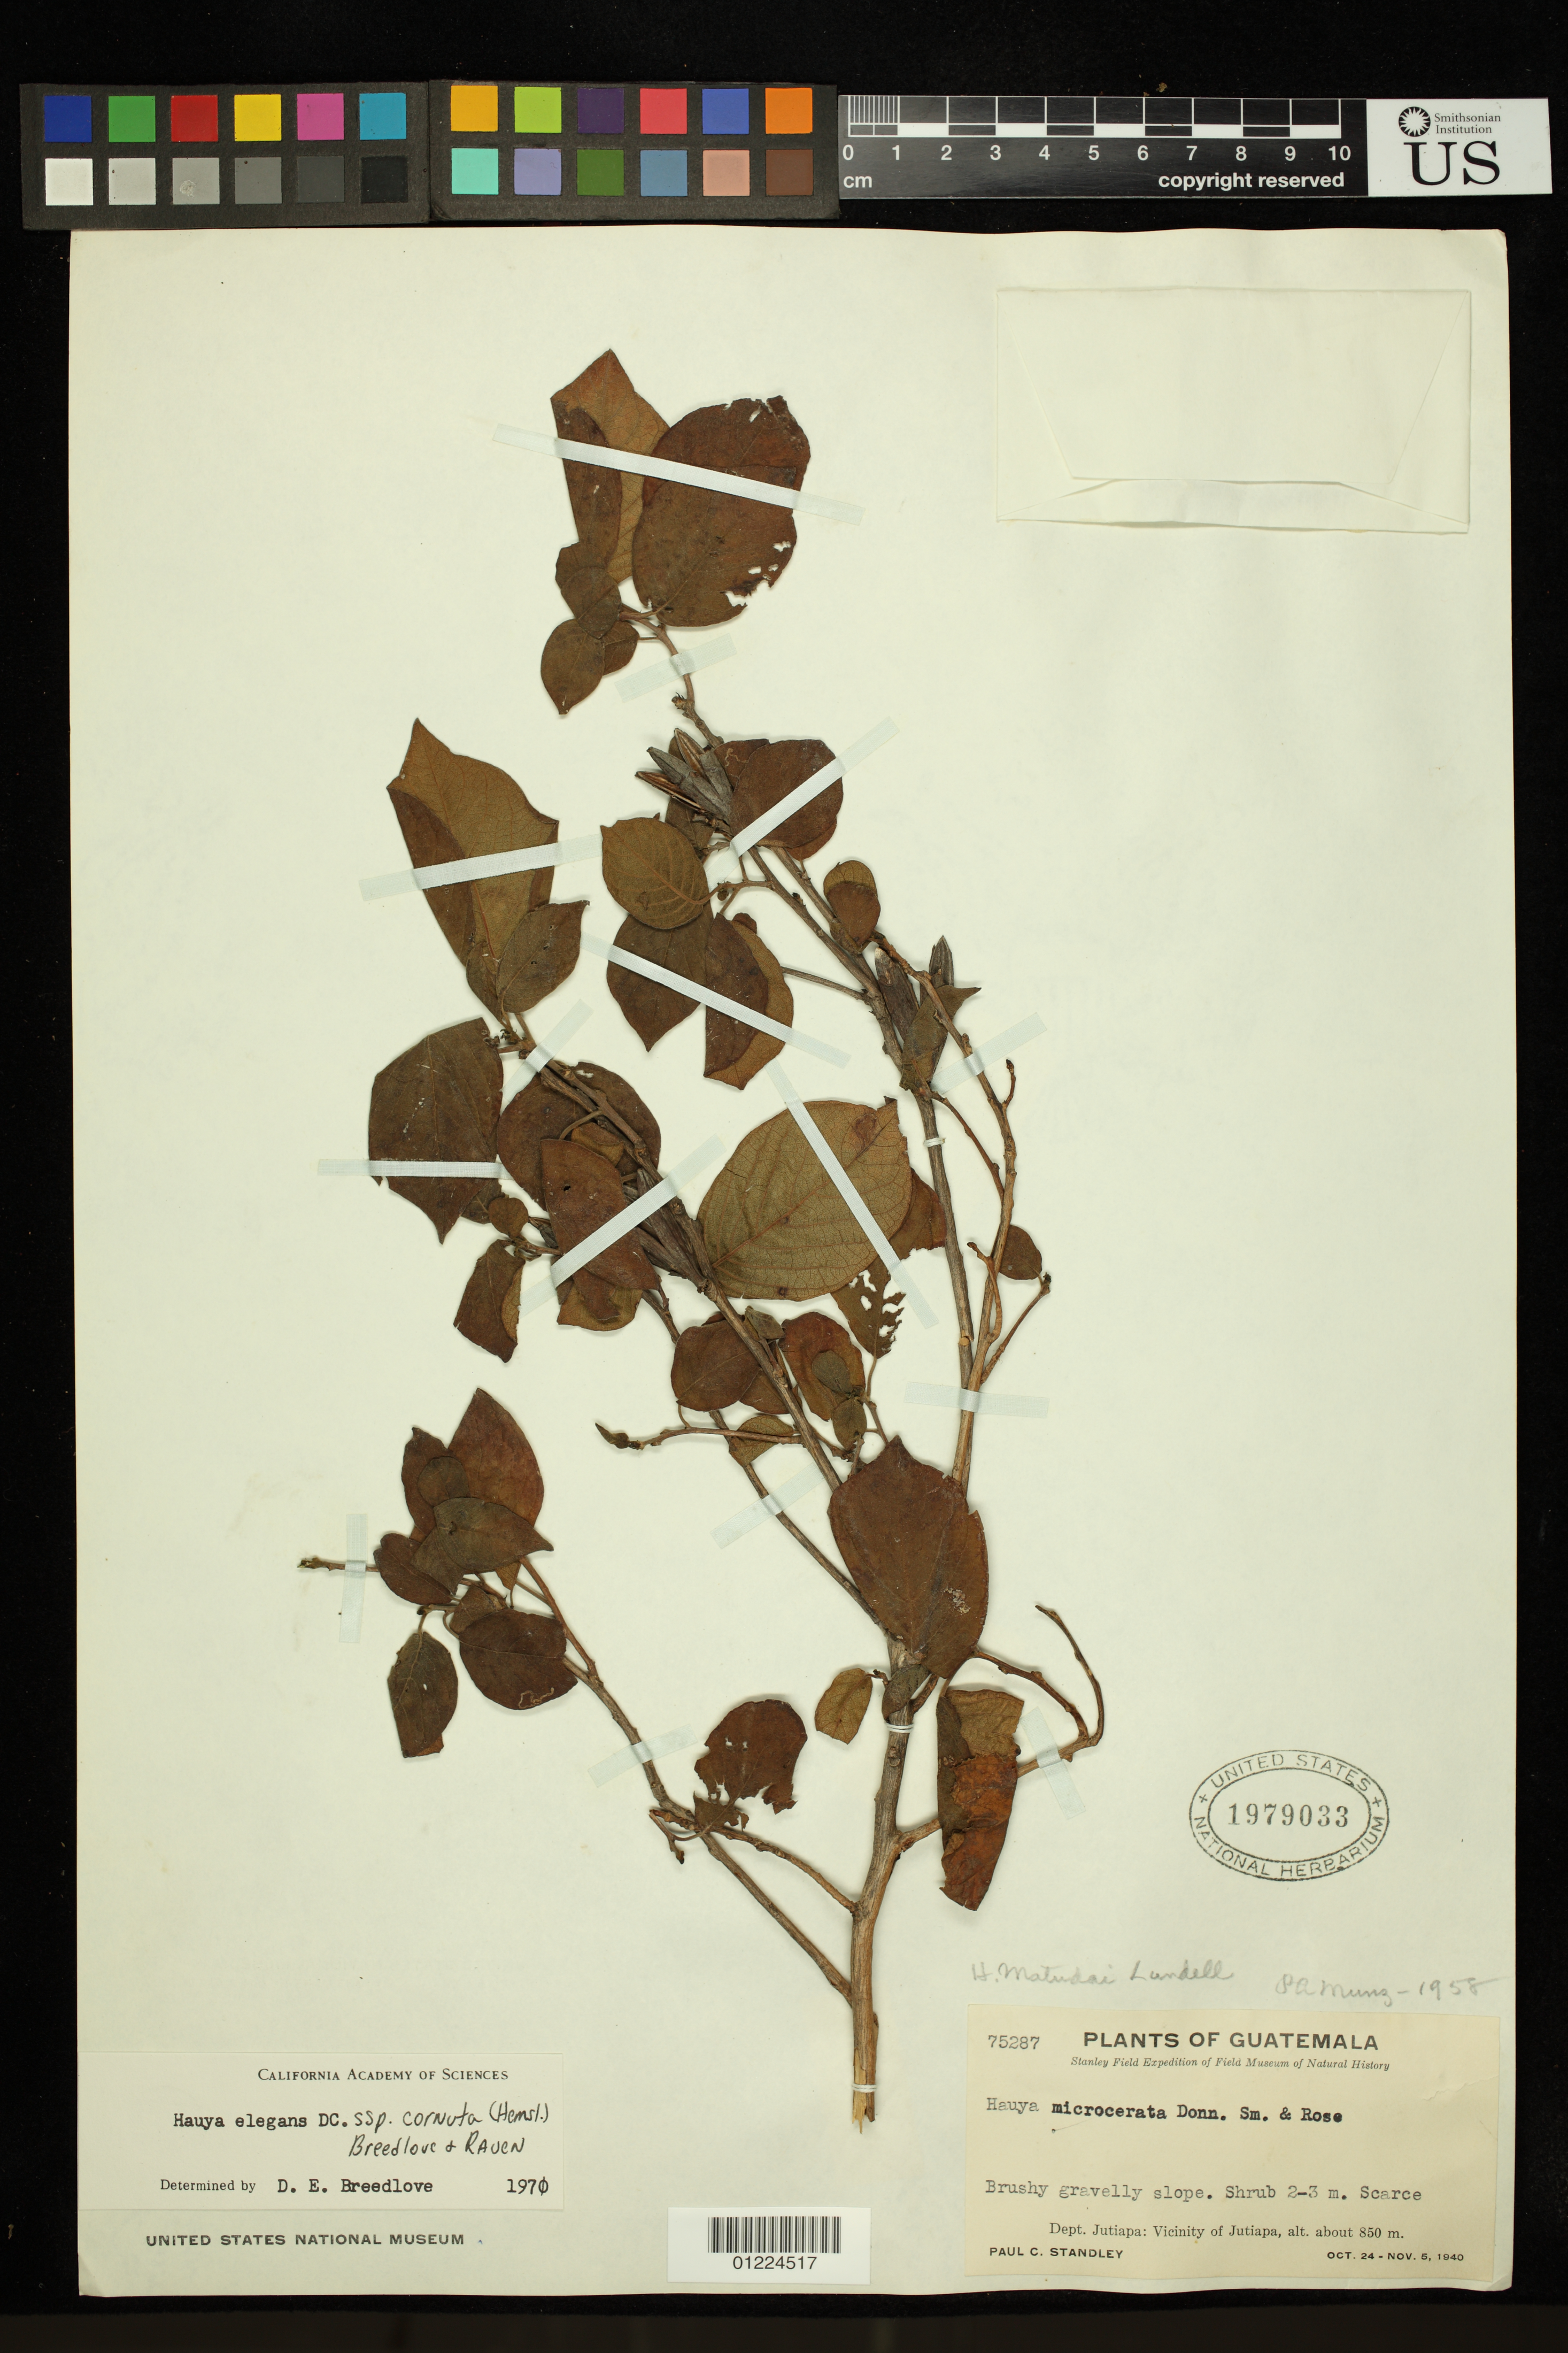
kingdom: Plantae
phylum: Tracheophyta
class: Magnoliopsida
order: Myrtales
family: Onagraceae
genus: Ludwigia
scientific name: Ludwigia hyssopifolia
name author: (G. Don) Exell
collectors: P. C. Standley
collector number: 75287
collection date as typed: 24 Oct 1940 to 05 Nov 1940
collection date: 1940-10-24/1940-11-05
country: Guatemala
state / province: Jutiapa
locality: Vicinity of Jutiapa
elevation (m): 850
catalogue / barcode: US 1979033